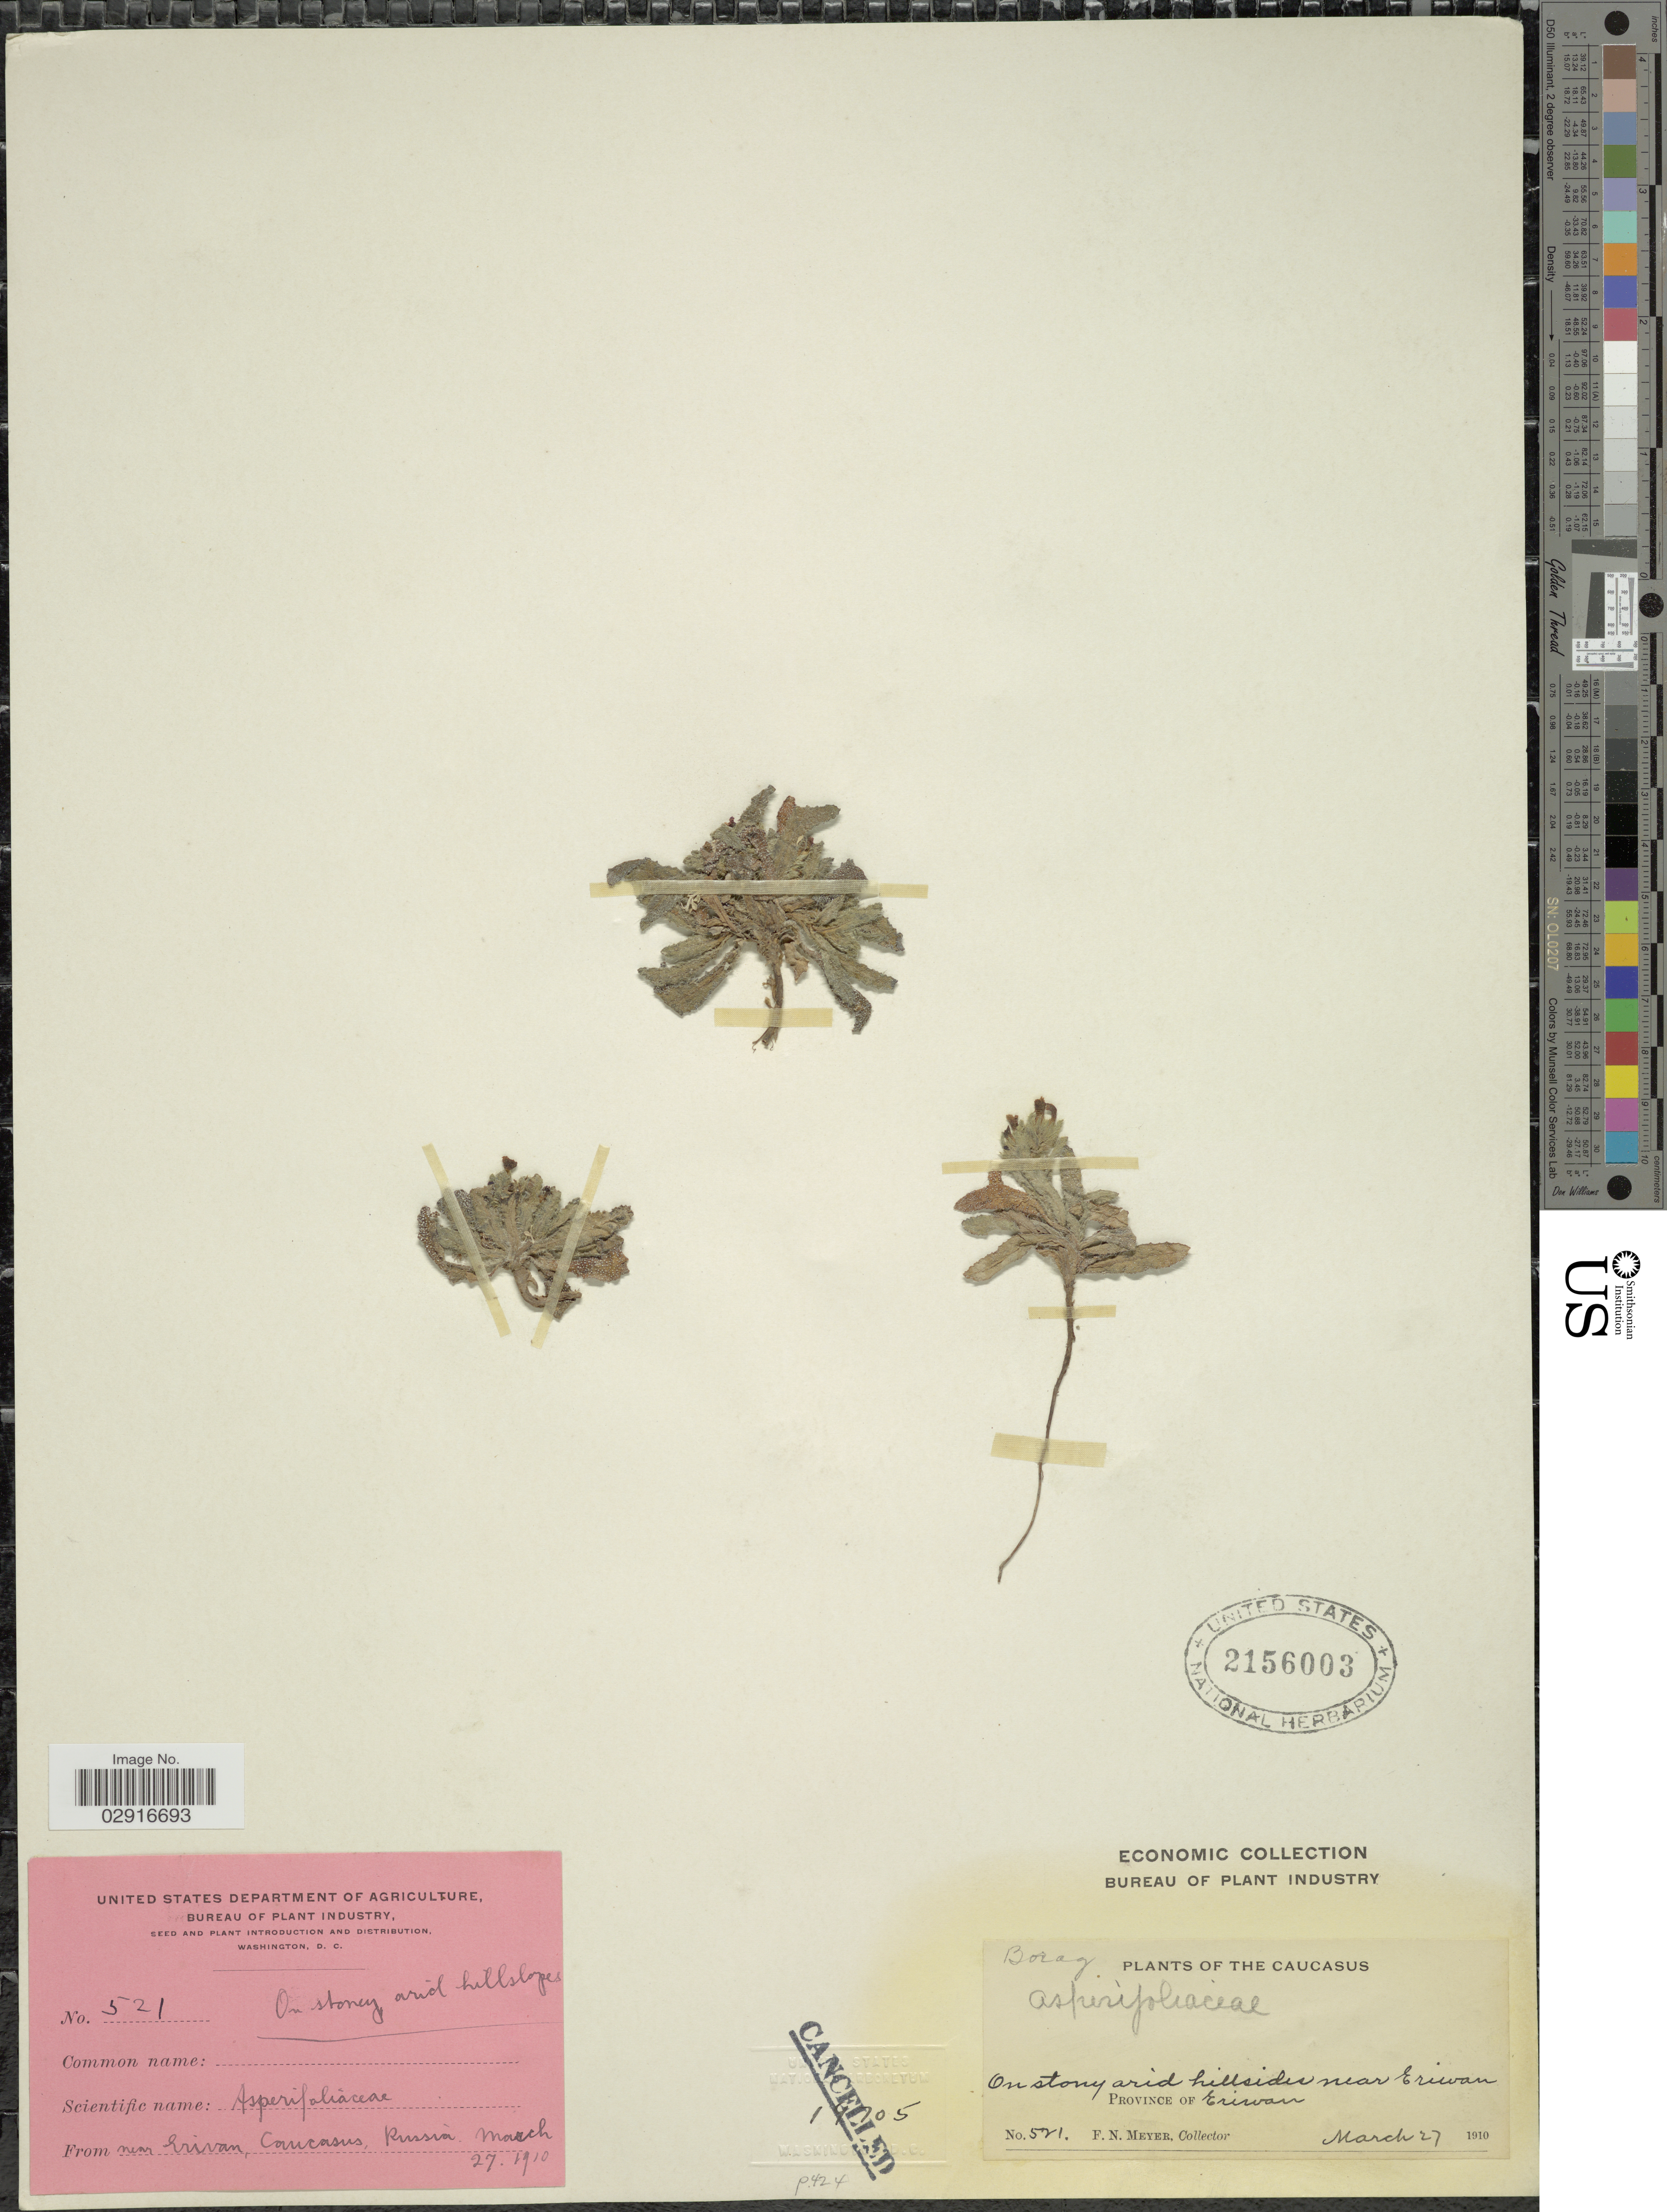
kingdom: Plantae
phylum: Tracheophyta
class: Magnoliopsida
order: Boraginales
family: Boraginaceae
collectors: F. N. Meyer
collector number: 521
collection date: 1910-03-27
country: Armenia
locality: Near Eriwan. Province of Eriwan. Caucasus, Russia.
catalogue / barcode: US 2156003